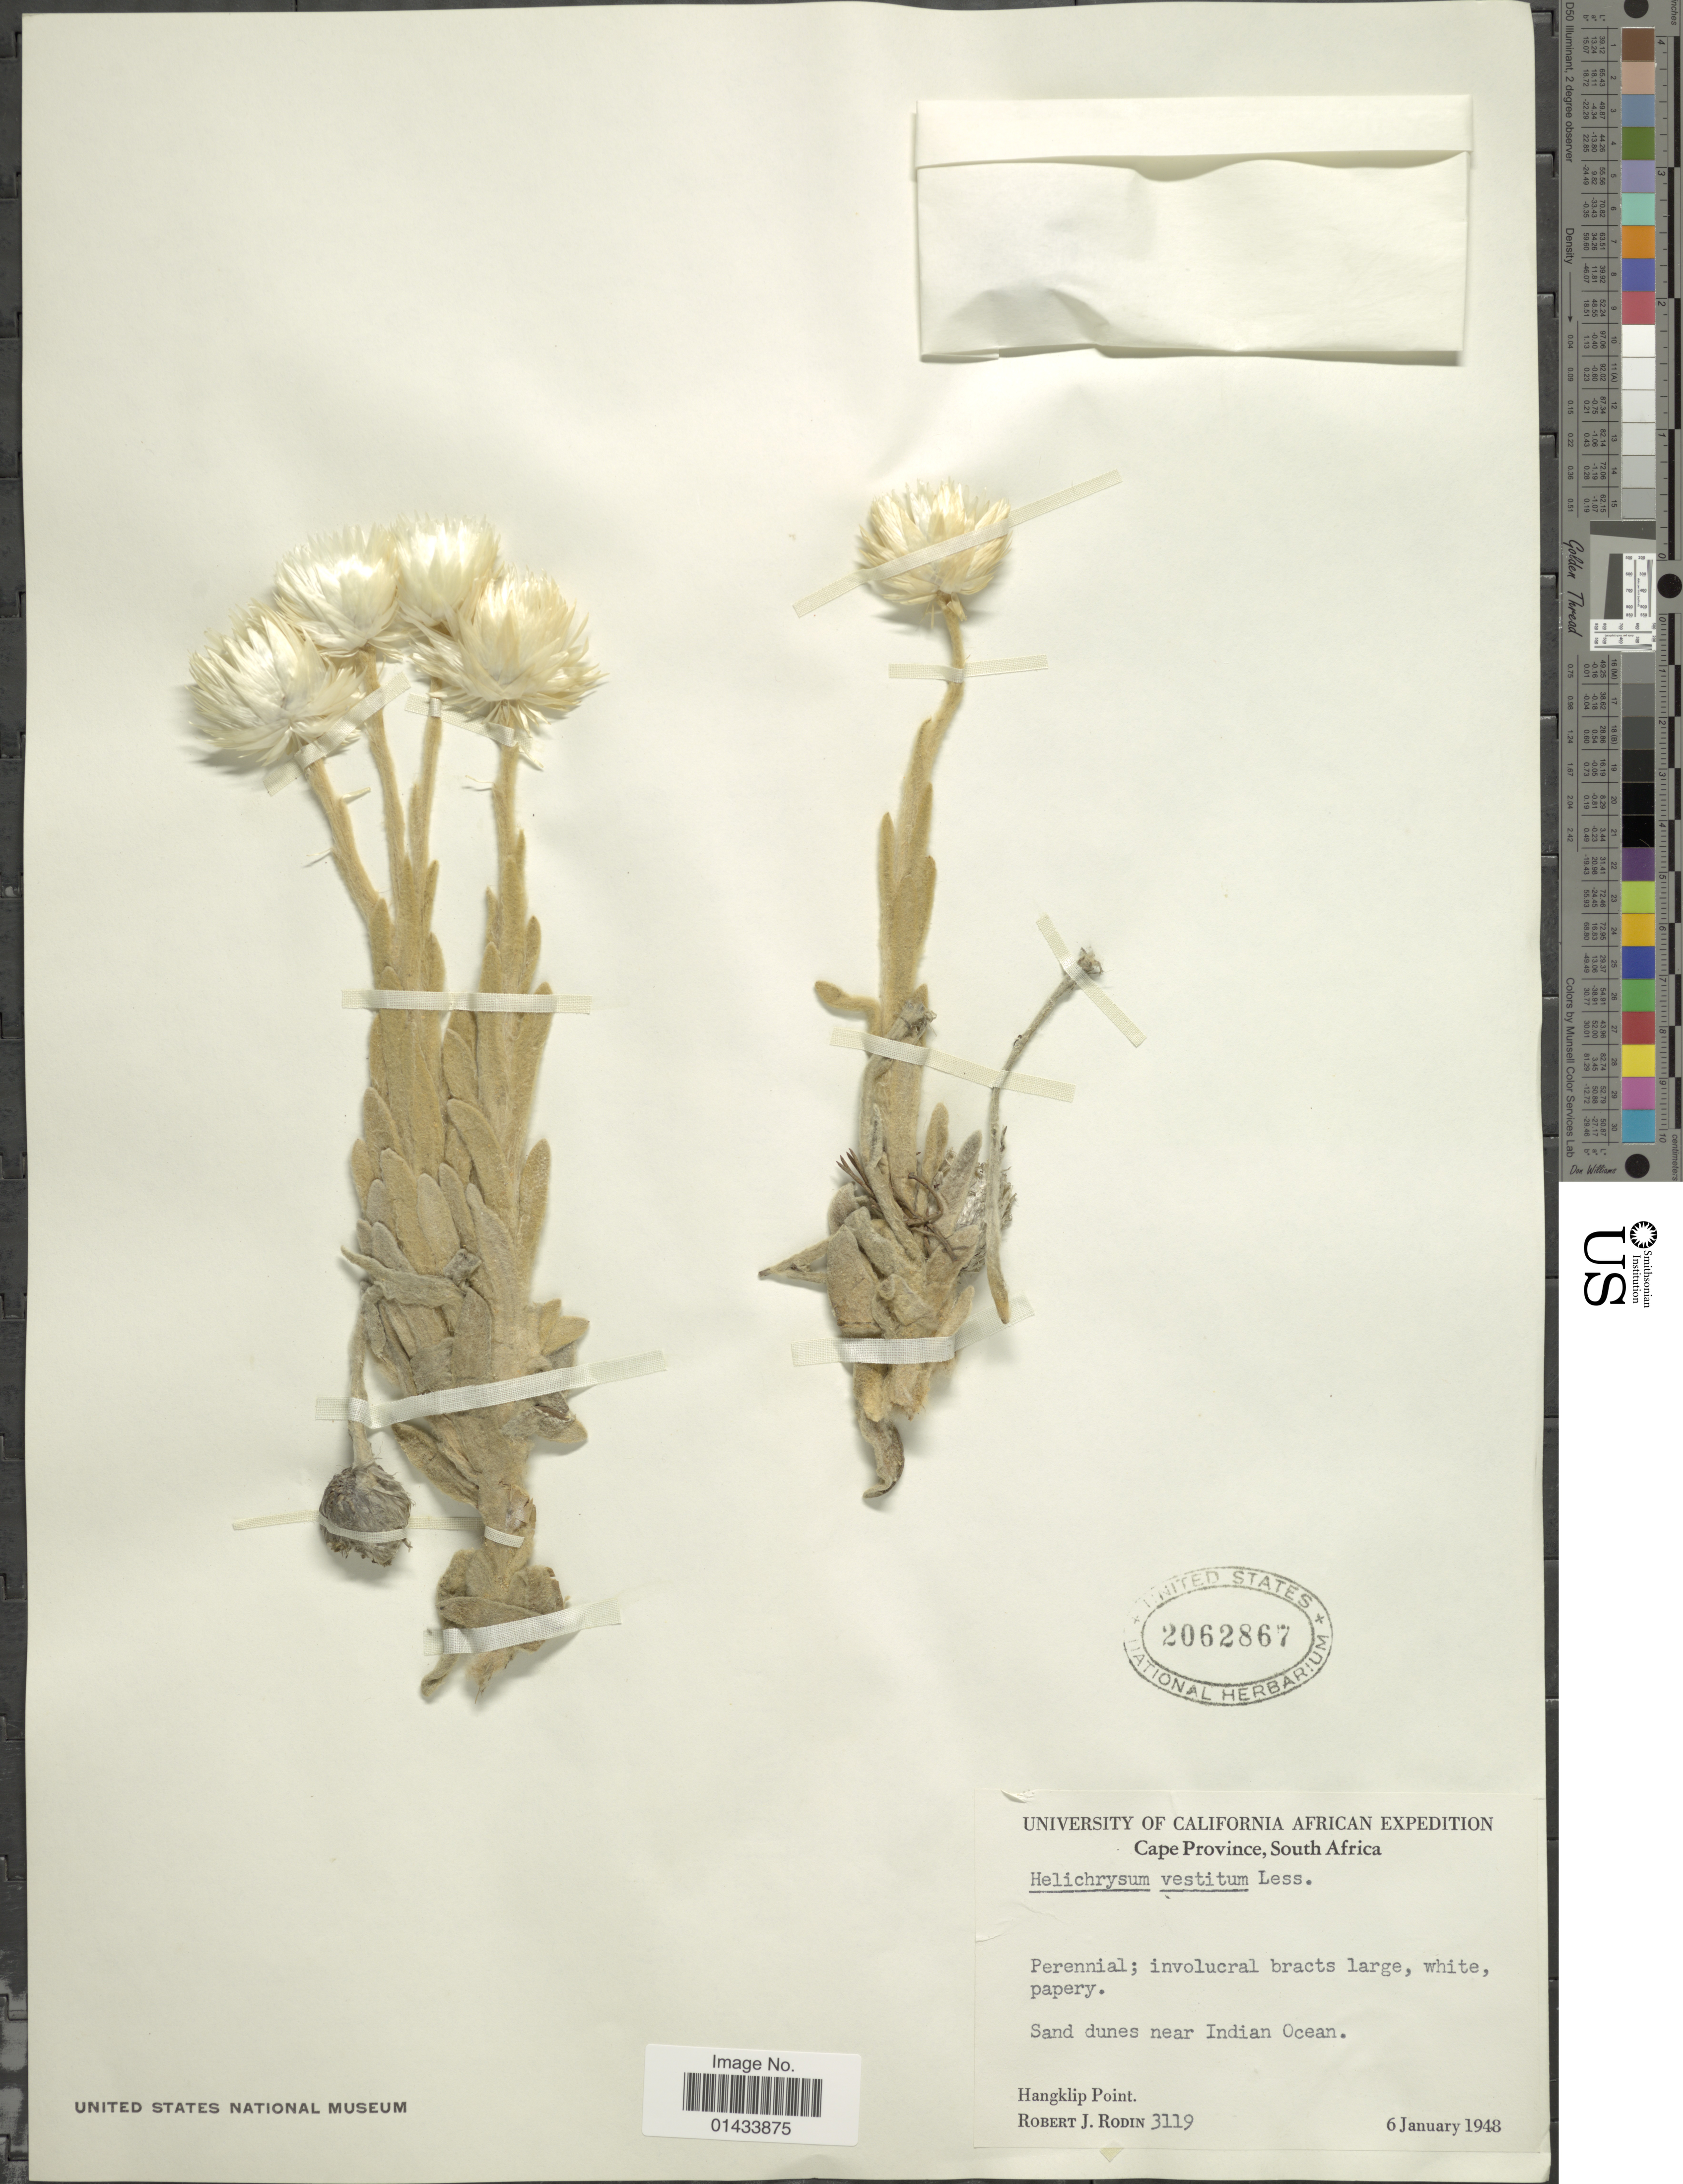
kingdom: Plantae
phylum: Tracheophyta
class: Magnoliopsida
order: Asterales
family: Asteraceae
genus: Helichrysum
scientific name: Helichrysum vestitum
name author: Willd.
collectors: R. J. Rodin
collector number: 3119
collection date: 1948-01-06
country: South Africa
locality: Cape Province, South Africa, Sand dunes near Indian Ocean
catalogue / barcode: US 2062867